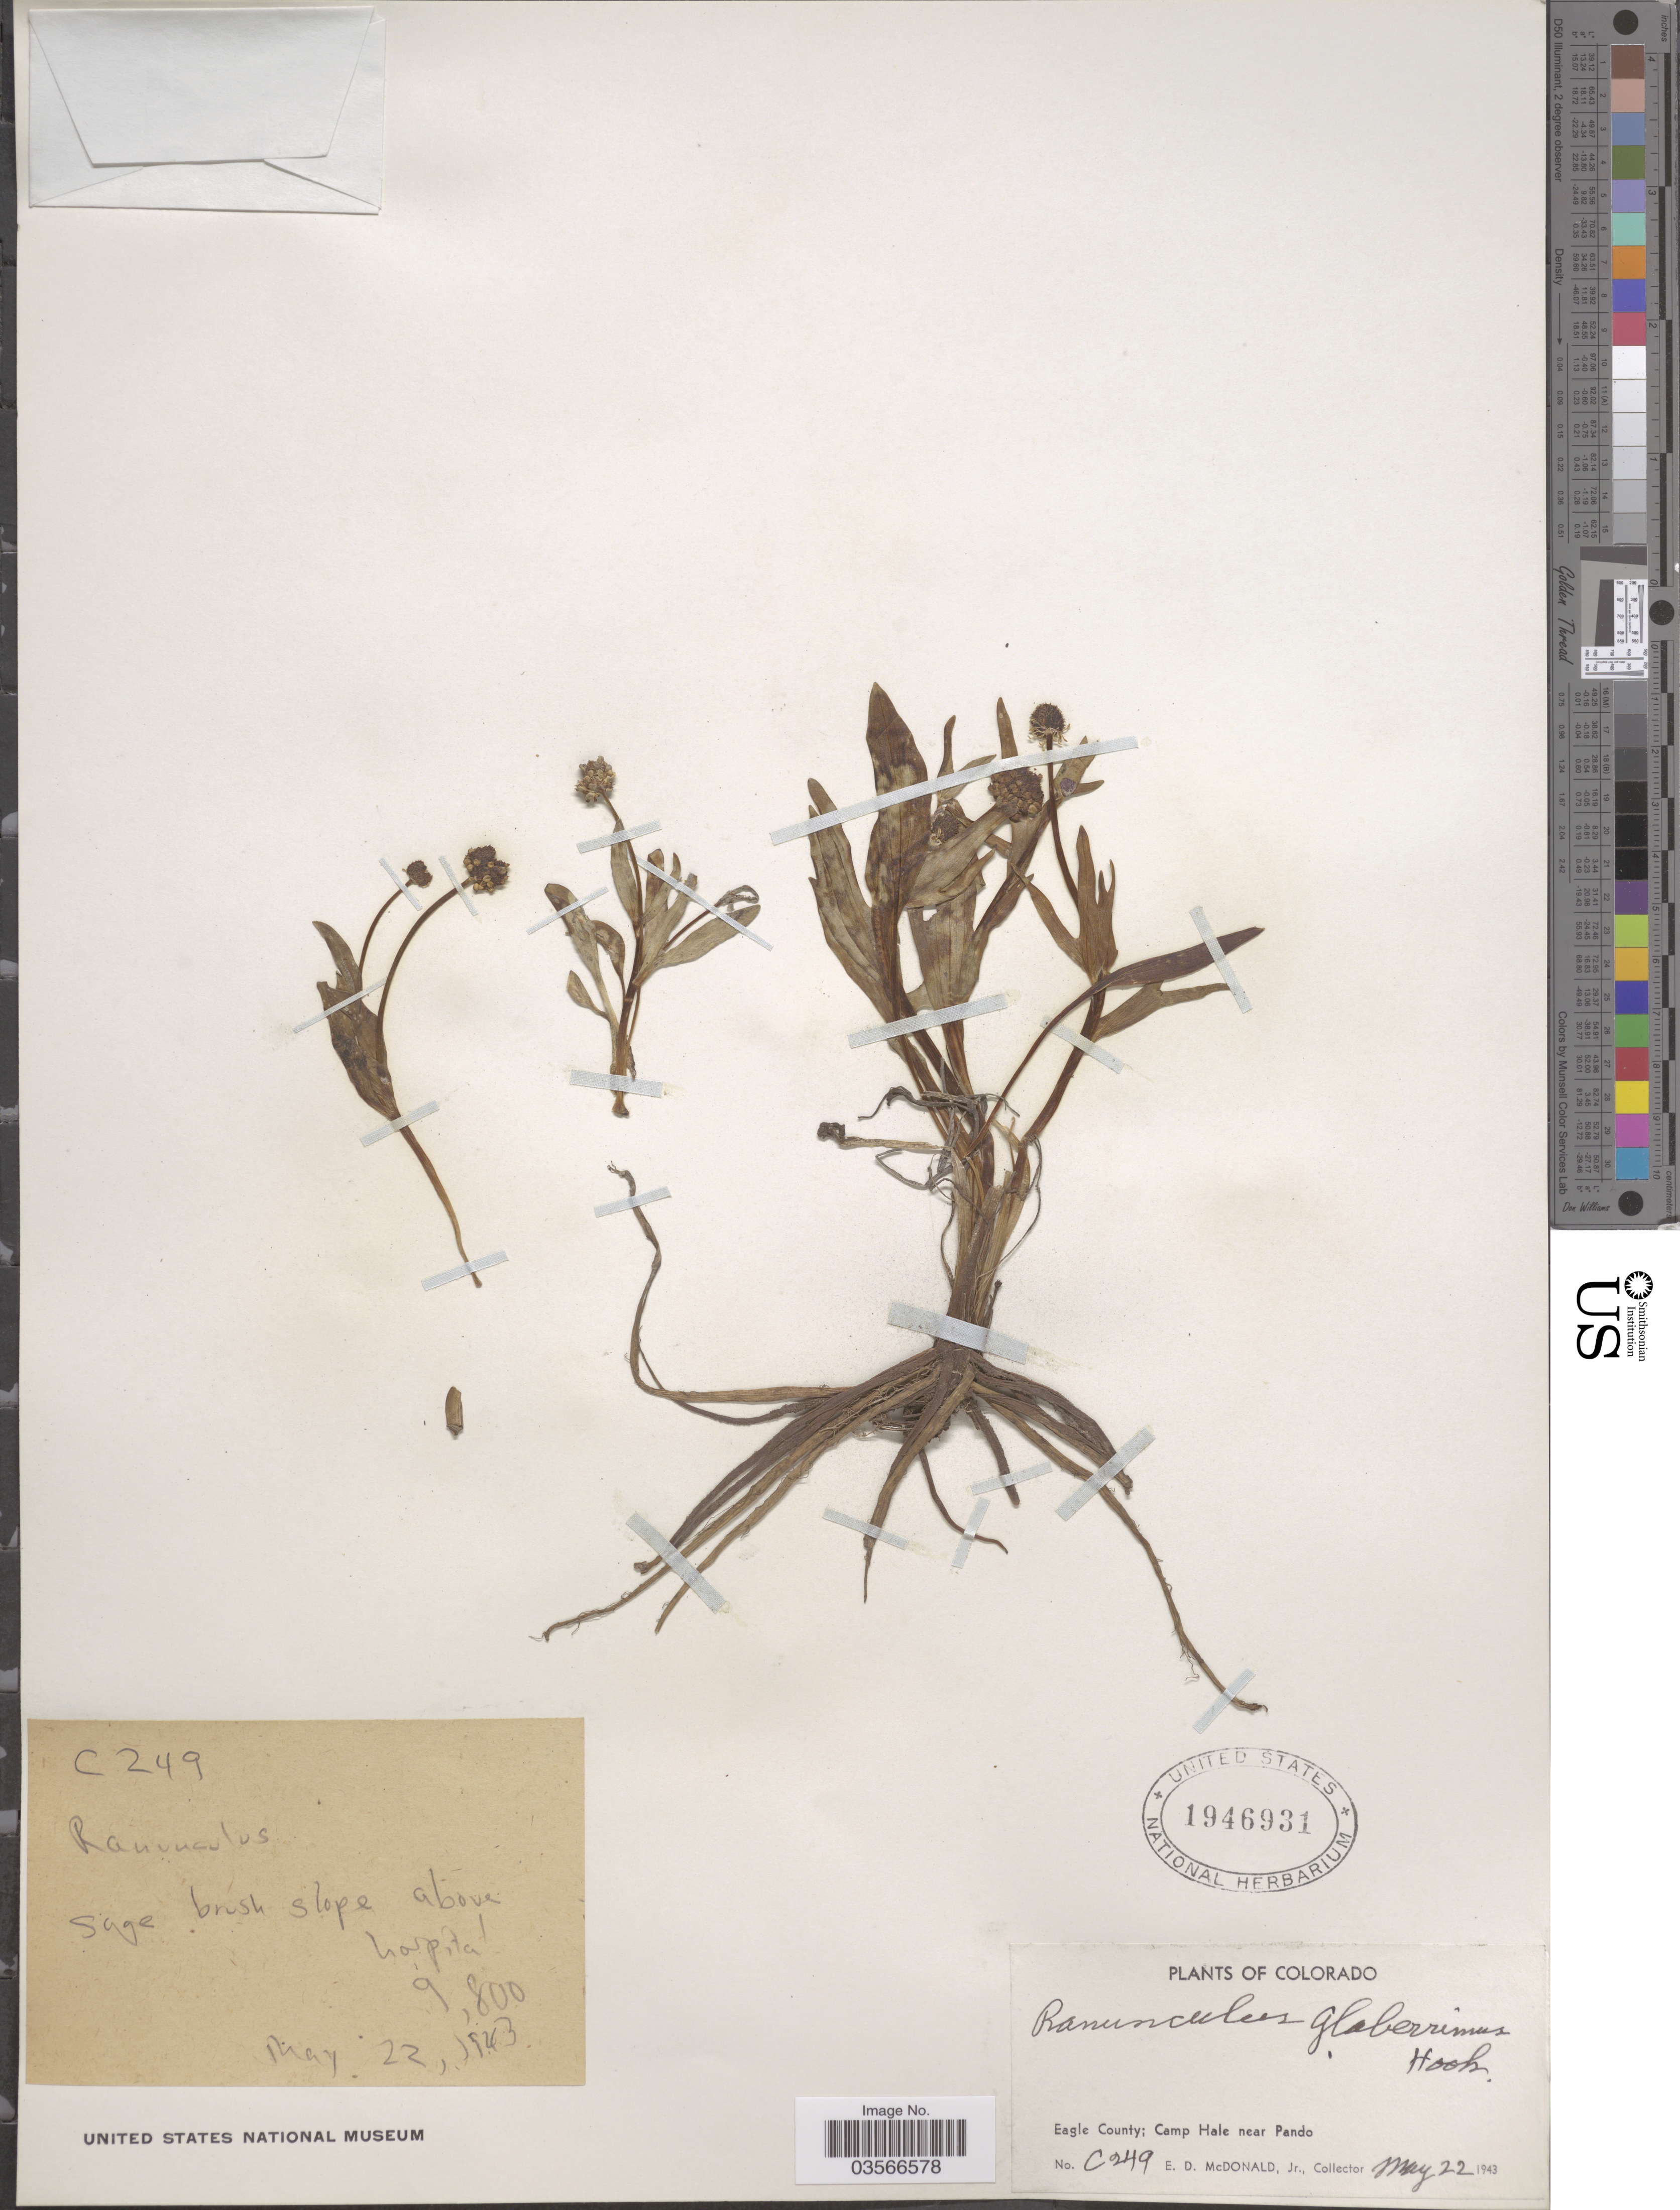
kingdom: Plantae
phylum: Tracheophyta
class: Magnoliopsida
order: Ranunculales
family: Ranunculaceae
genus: Ranunculus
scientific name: Ranunculus glaberrimus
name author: Hook.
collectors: E. D. McDonald Jr.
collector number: C249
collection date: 1943-05-22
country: United States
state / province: Colorado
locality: Eagle County; Camp Hale near Pando.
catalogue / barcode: US 1946931